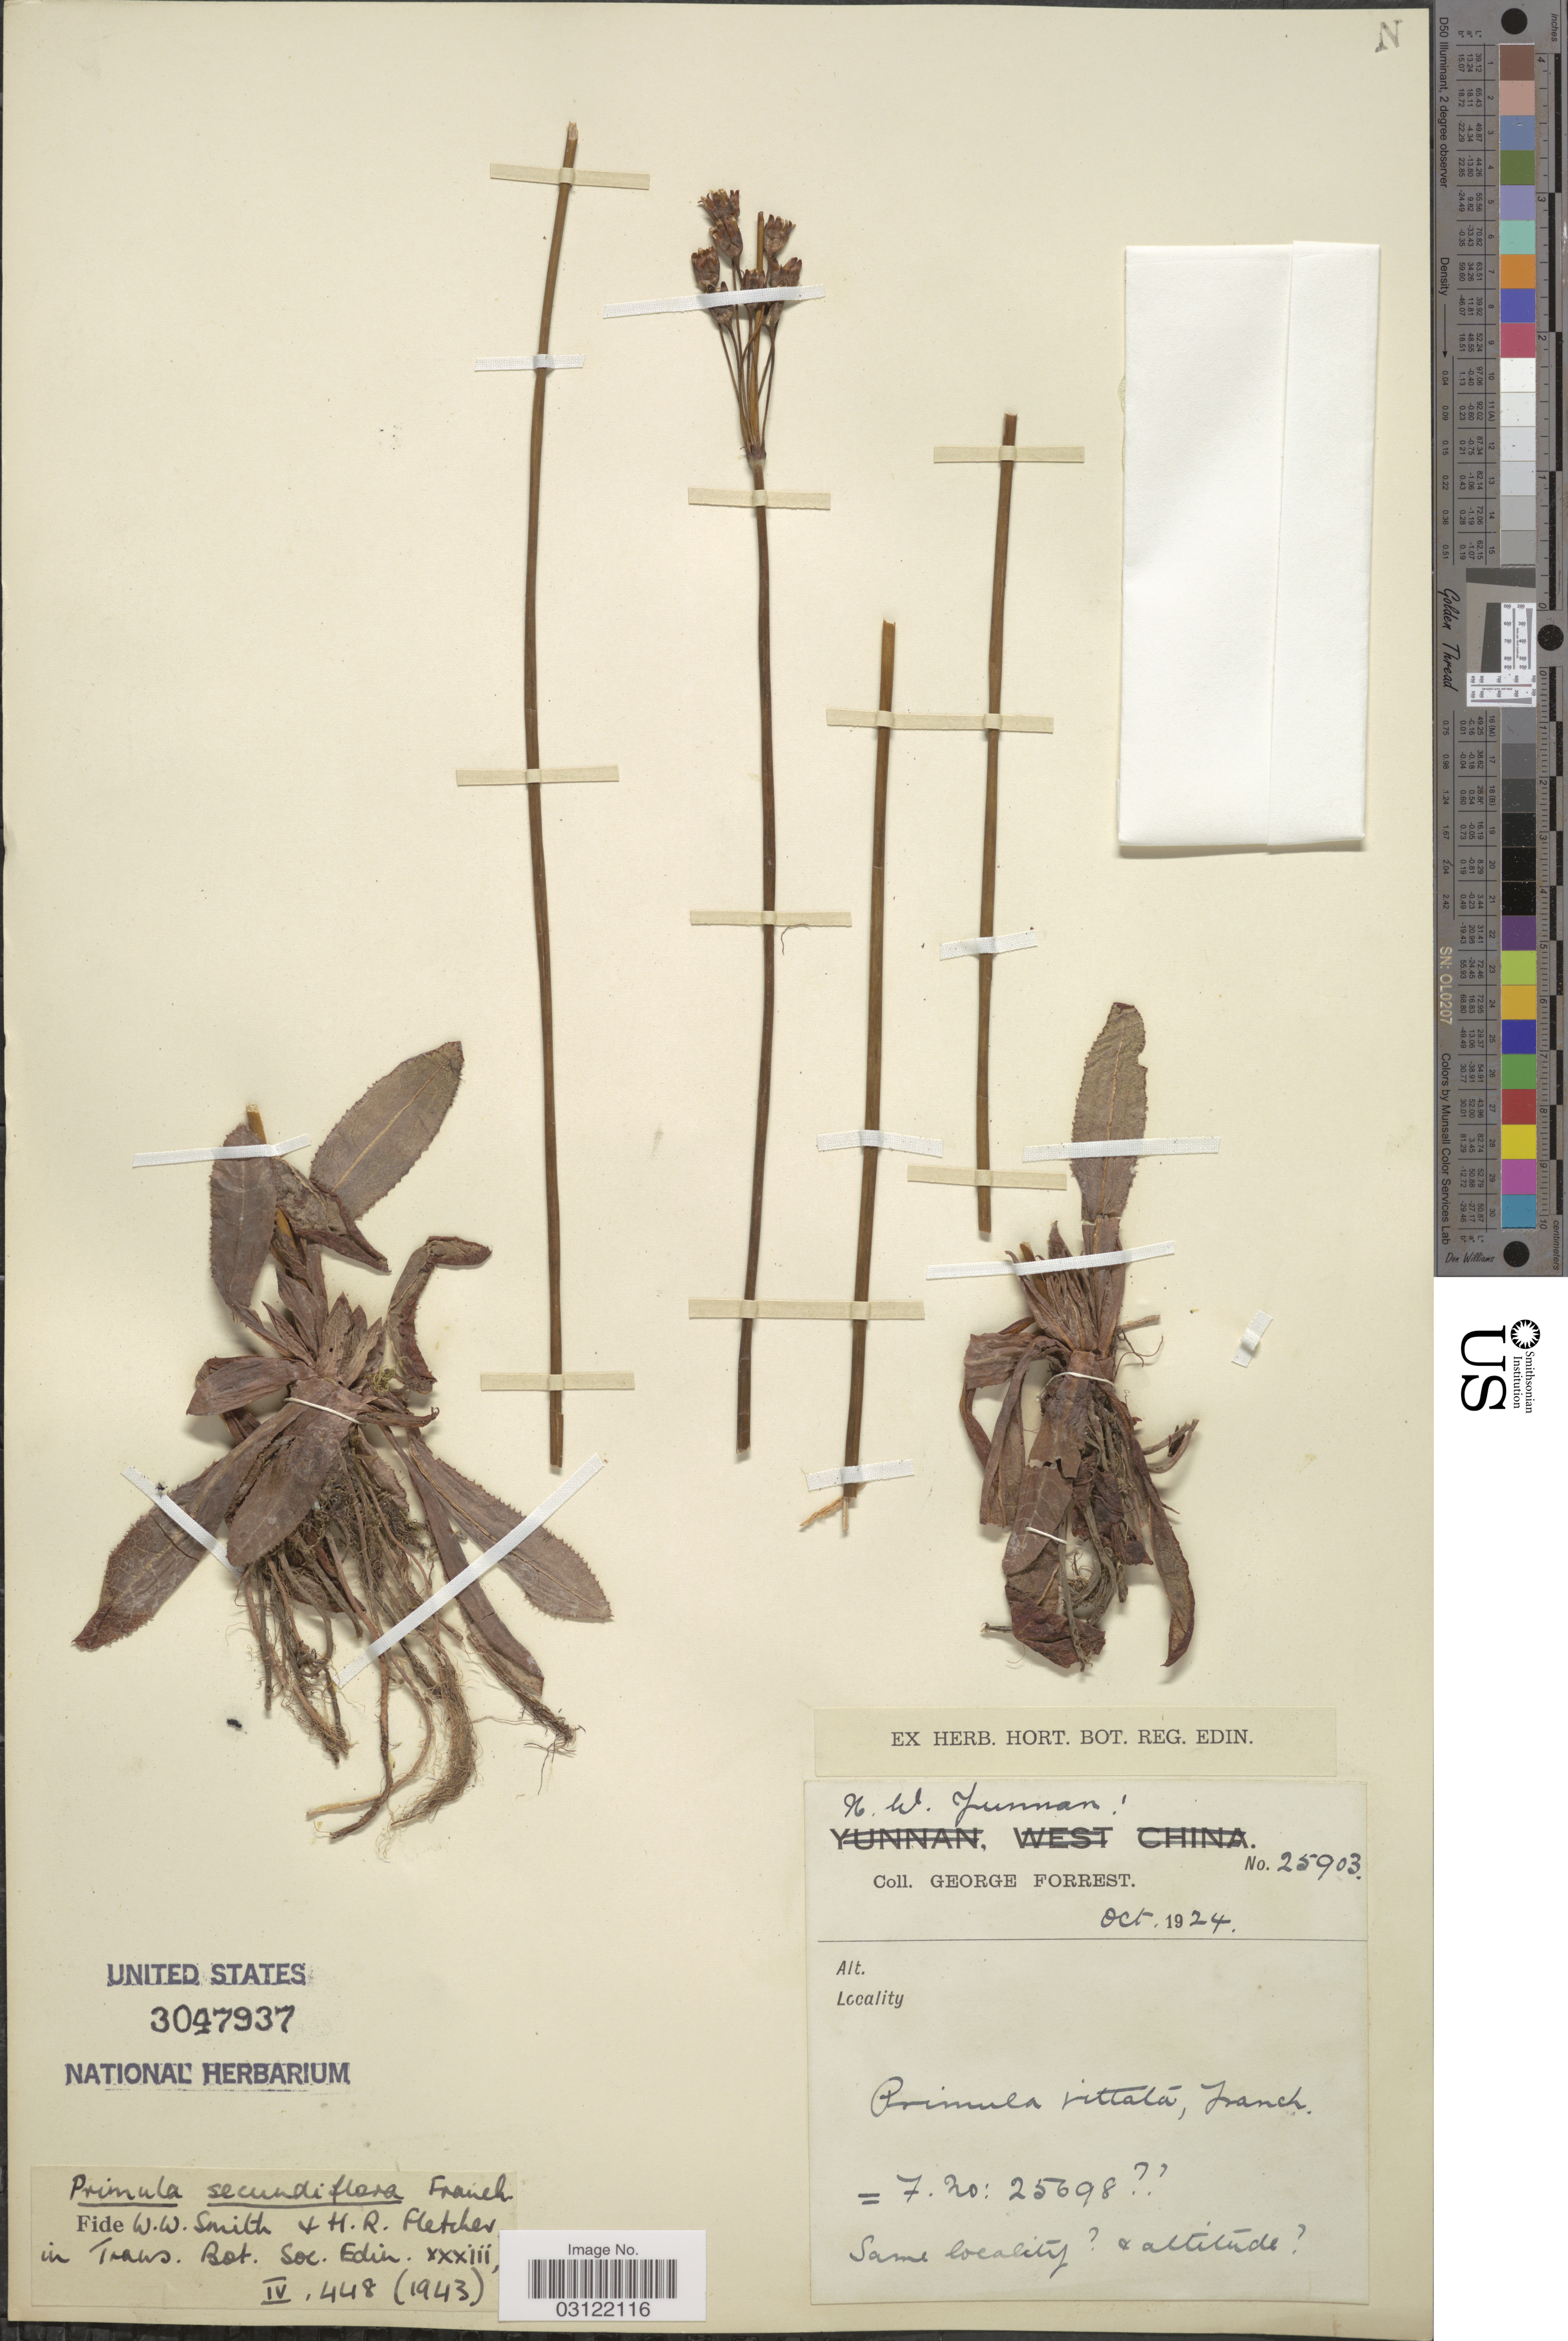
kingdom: Plantae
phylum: Tracheophyta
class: Magnoliopsida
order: Ericales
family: Primulaceae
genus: Primula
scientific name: Primula secundiflora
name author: Franch.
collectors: G. Forrest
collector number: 25903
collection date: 1924-10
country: China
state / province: Yunnan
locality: N.W. Yunnan.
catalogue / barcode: US 3047937